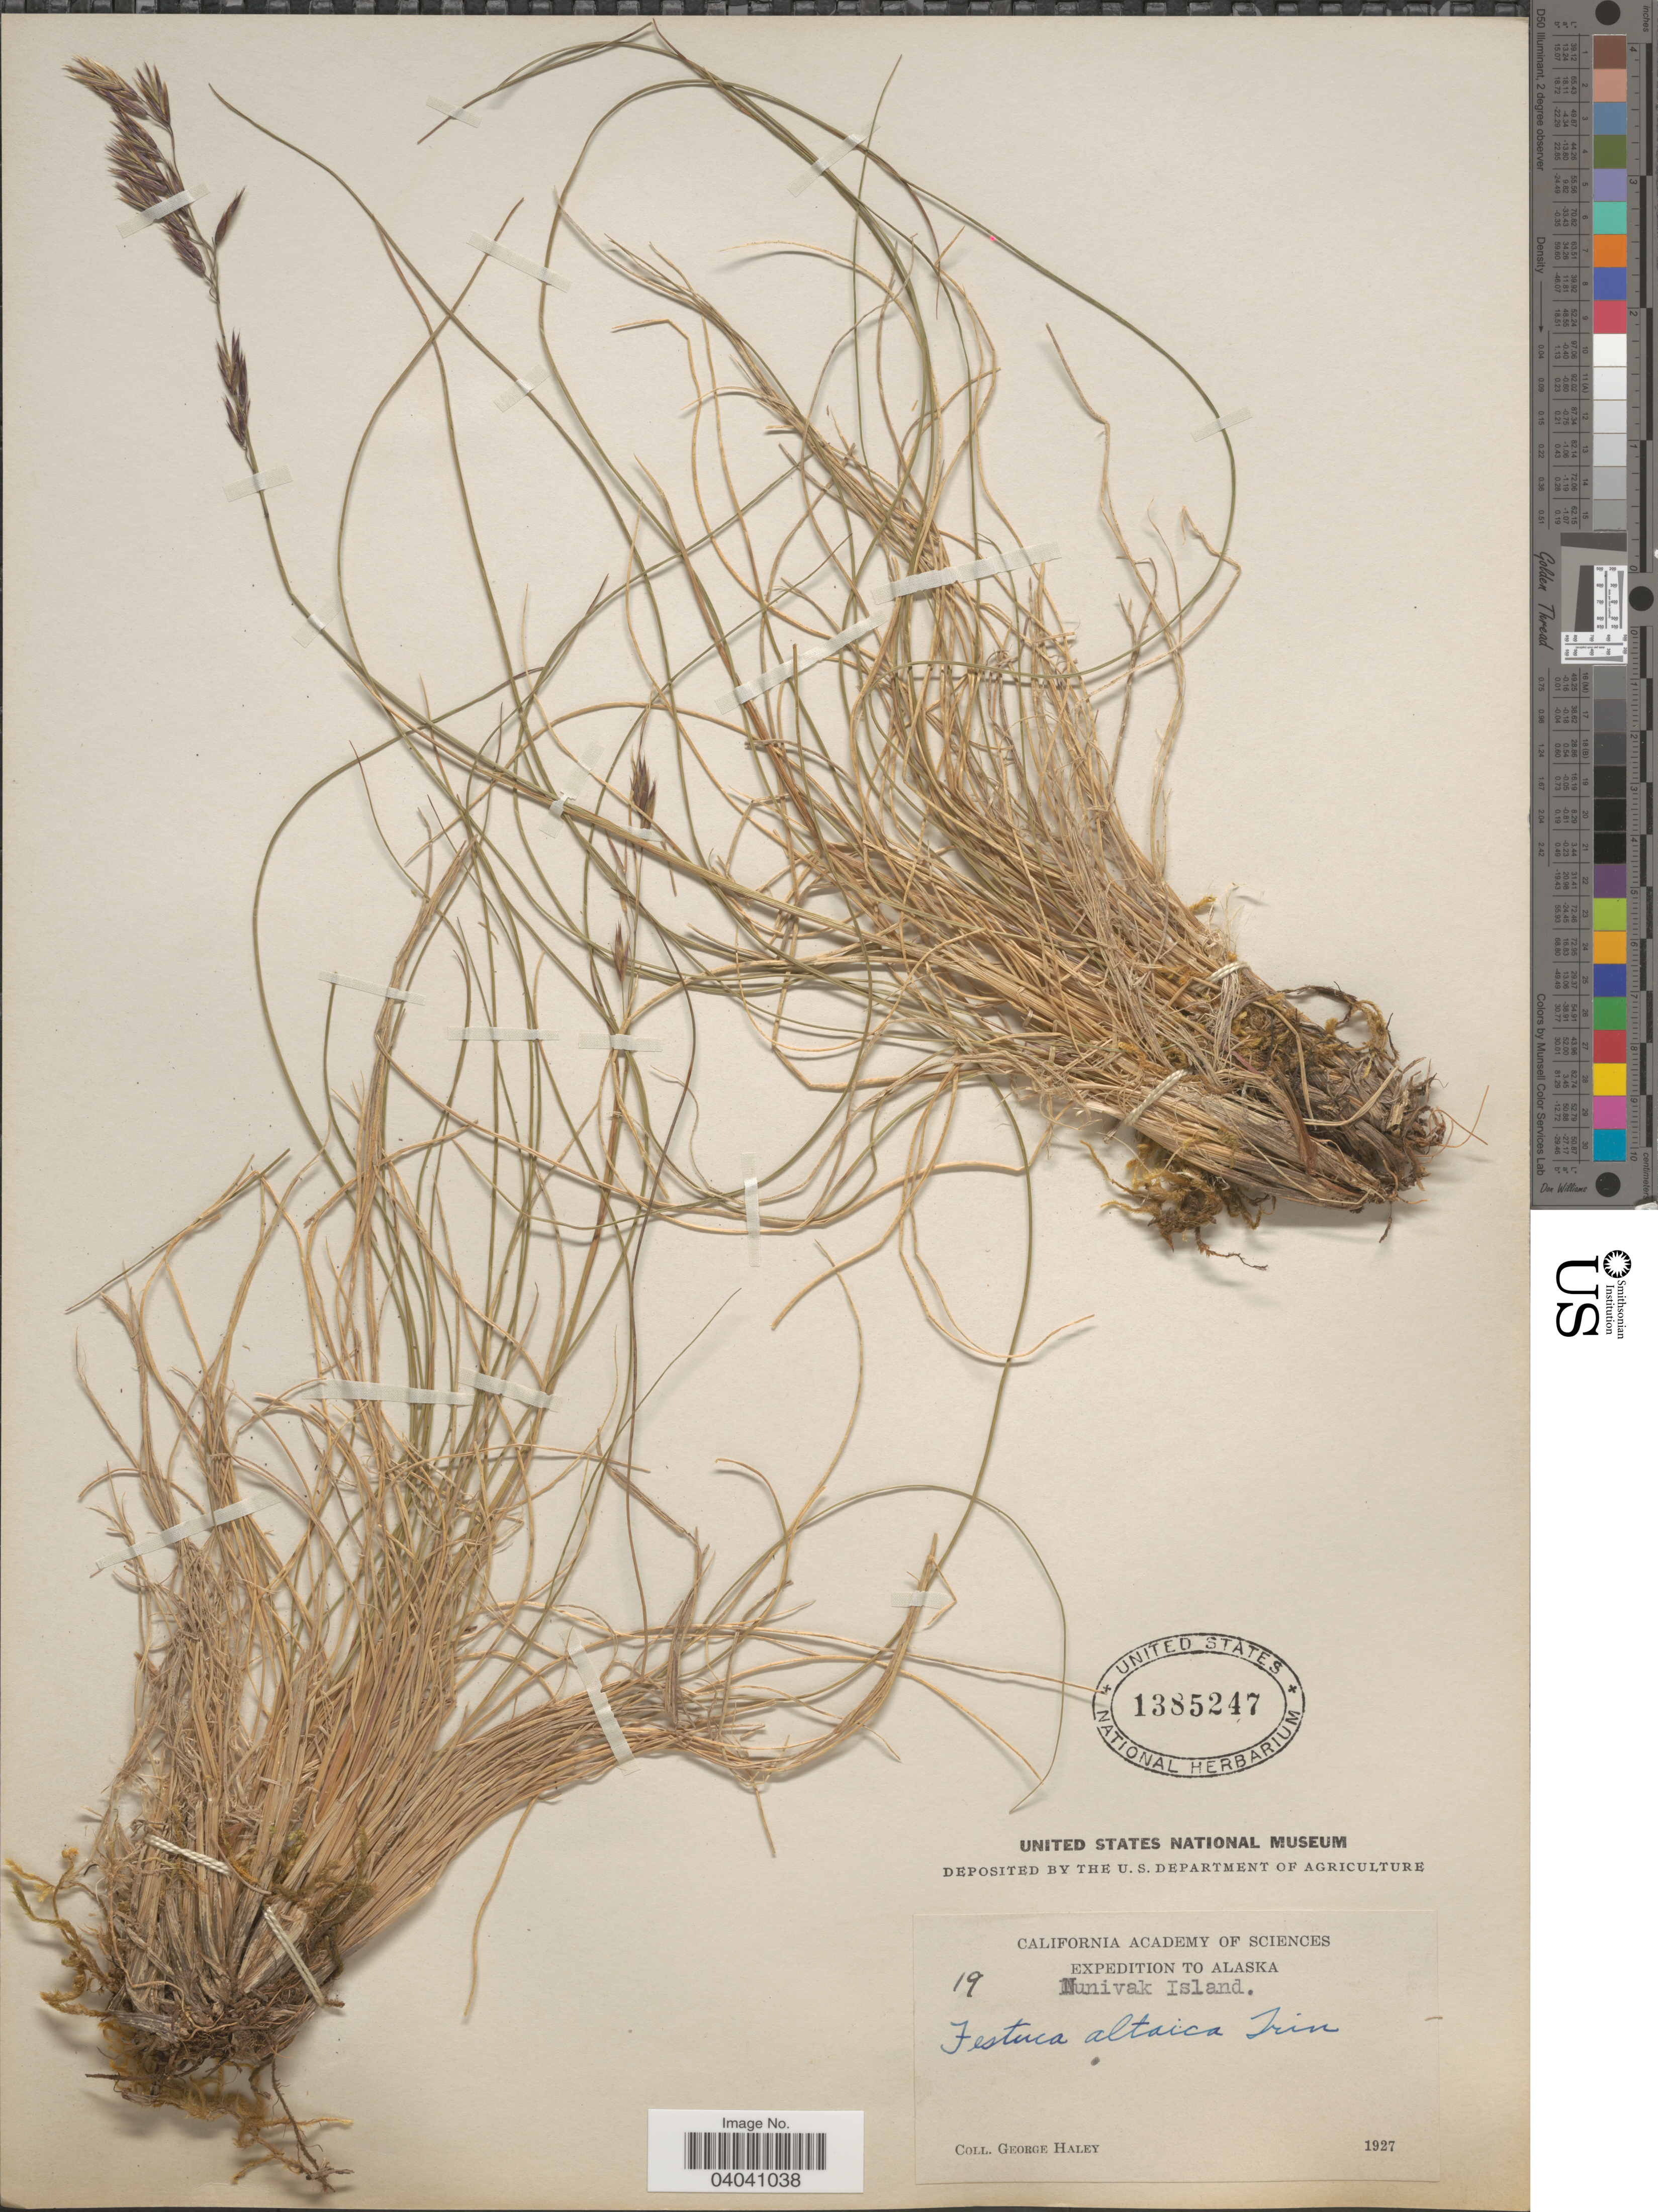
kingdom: Plantae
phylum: Tracheophyta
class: Liliopsida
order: Poales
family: Poaceae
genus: Festuca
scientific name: Festuca altaica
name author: Trin.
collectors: G. Haley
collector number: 19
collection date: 1927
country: United States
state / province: Alaska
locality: Nunivak Island.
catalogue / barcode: US 1385247